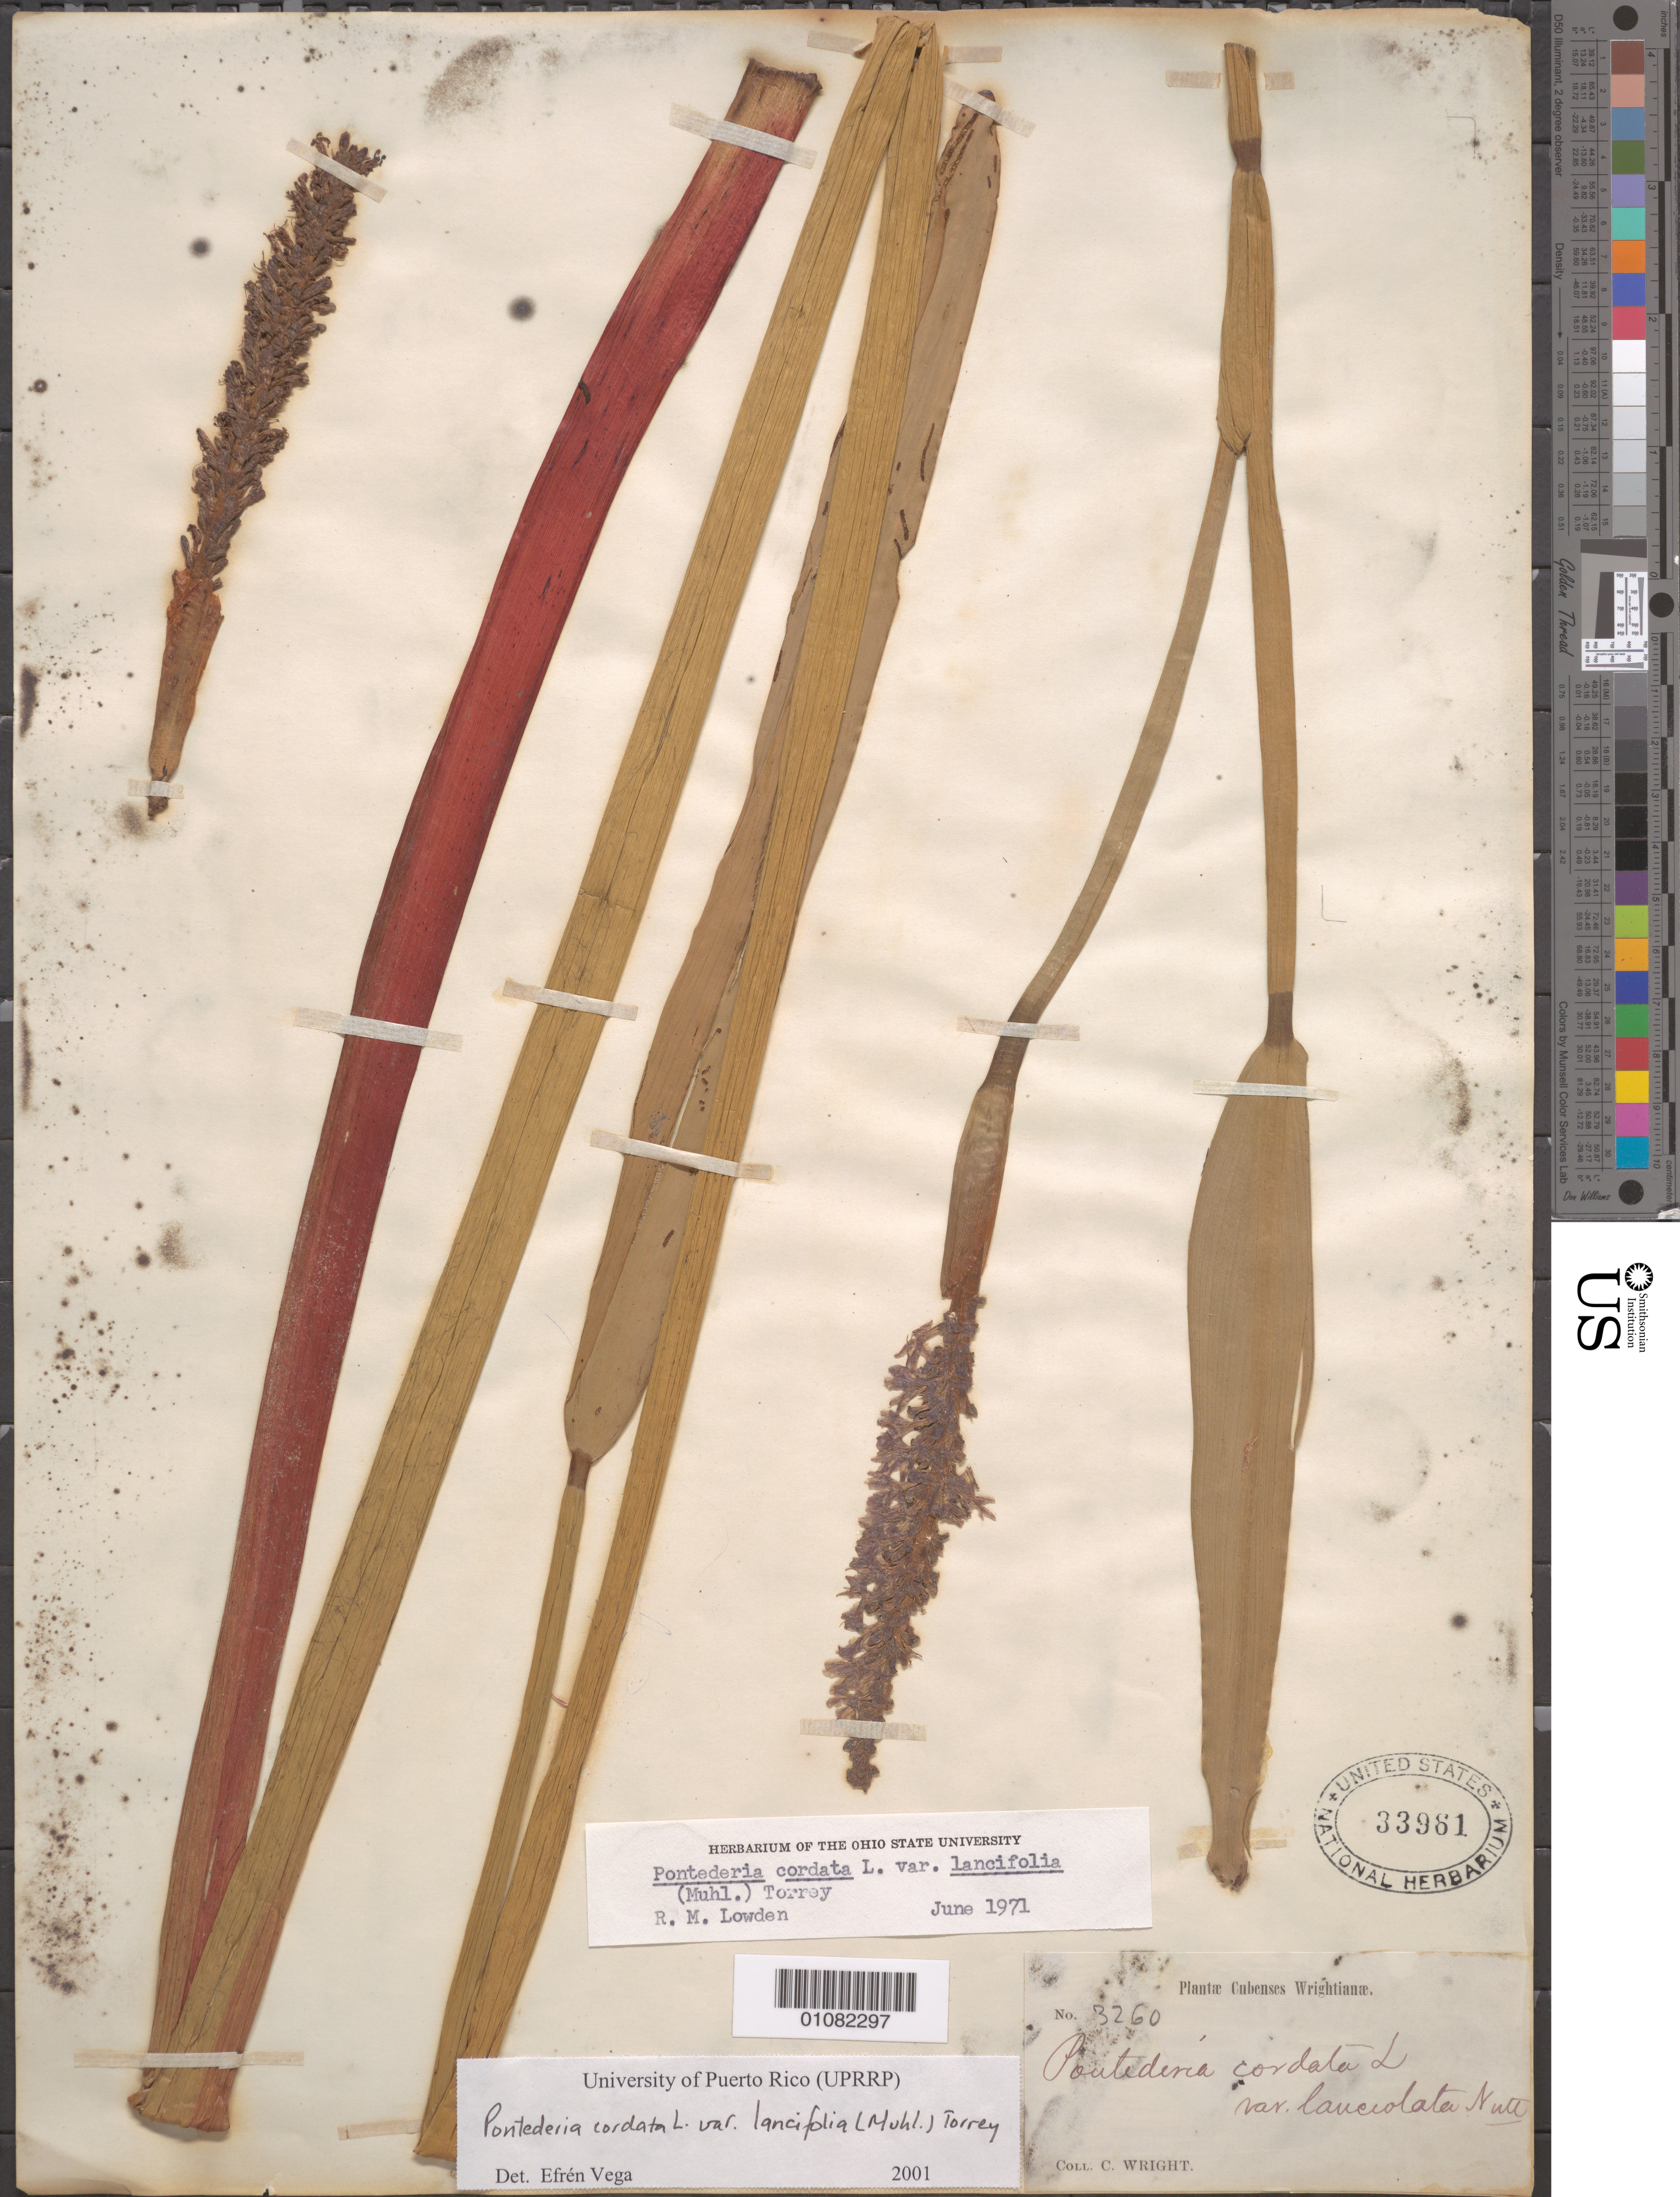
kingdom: Plantae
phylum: Tracheophyta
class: Liliopsida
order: Commelinales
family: Pontederiaceae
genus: Pontederia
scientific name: Pontederia cordata var. lanceolata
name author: Griseb.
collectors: C. Wright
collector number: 3260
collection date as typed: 1800 to 1899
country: Cuba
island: Cuba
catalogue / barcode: US 33961